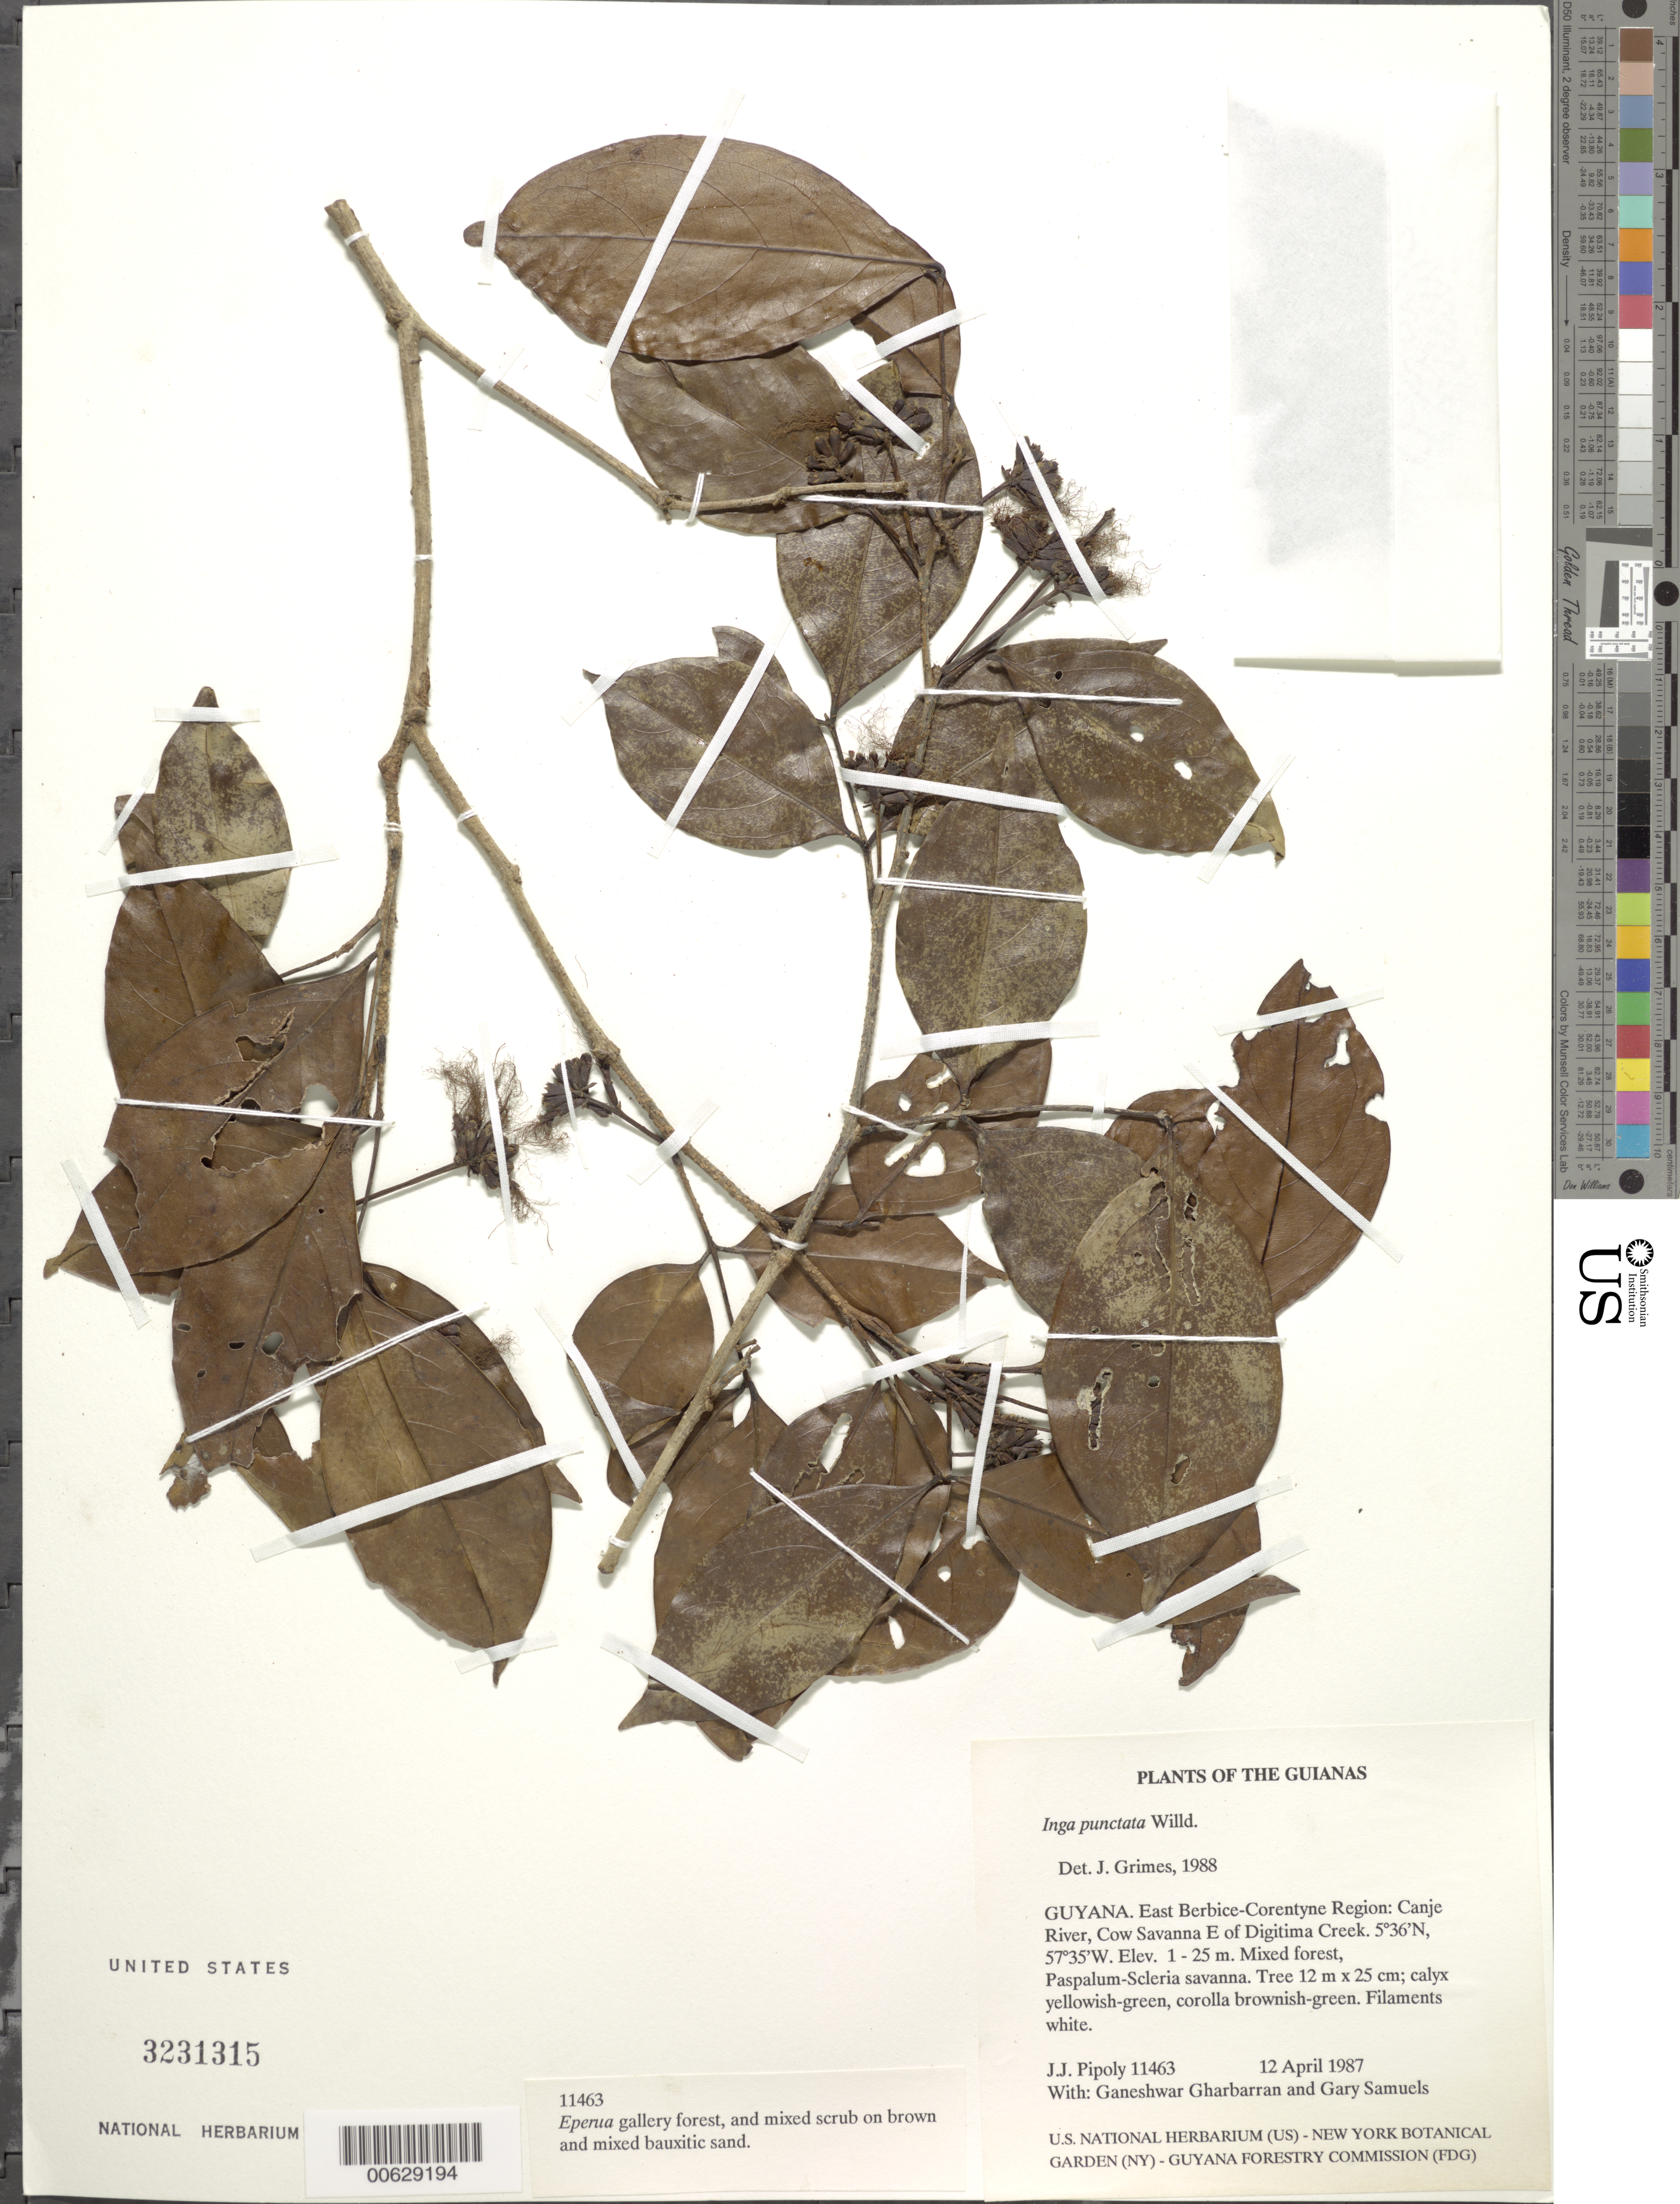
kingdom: Plantae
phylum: Tracheophyta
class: Magnoliopsida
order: Fabales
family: Fabaceae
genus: Inga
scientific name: Inga punctata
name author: Willd.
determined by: Grimes, J.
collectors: J. J. Pipoly, G. Gharbarran & G. Samuels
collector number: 11463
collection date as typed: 12 April 1987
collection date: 1987-04-12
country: Guyana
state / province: E. Berbice-Corentyne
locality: Canje River, Cow Savanna E of Digitima Creek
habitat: Mixed forest, Paspalum-Scleria savanna, Eperua gallery forest and mixed scrub on brown and mixed bauxitic sand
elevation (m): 1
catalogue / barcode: US 3231315